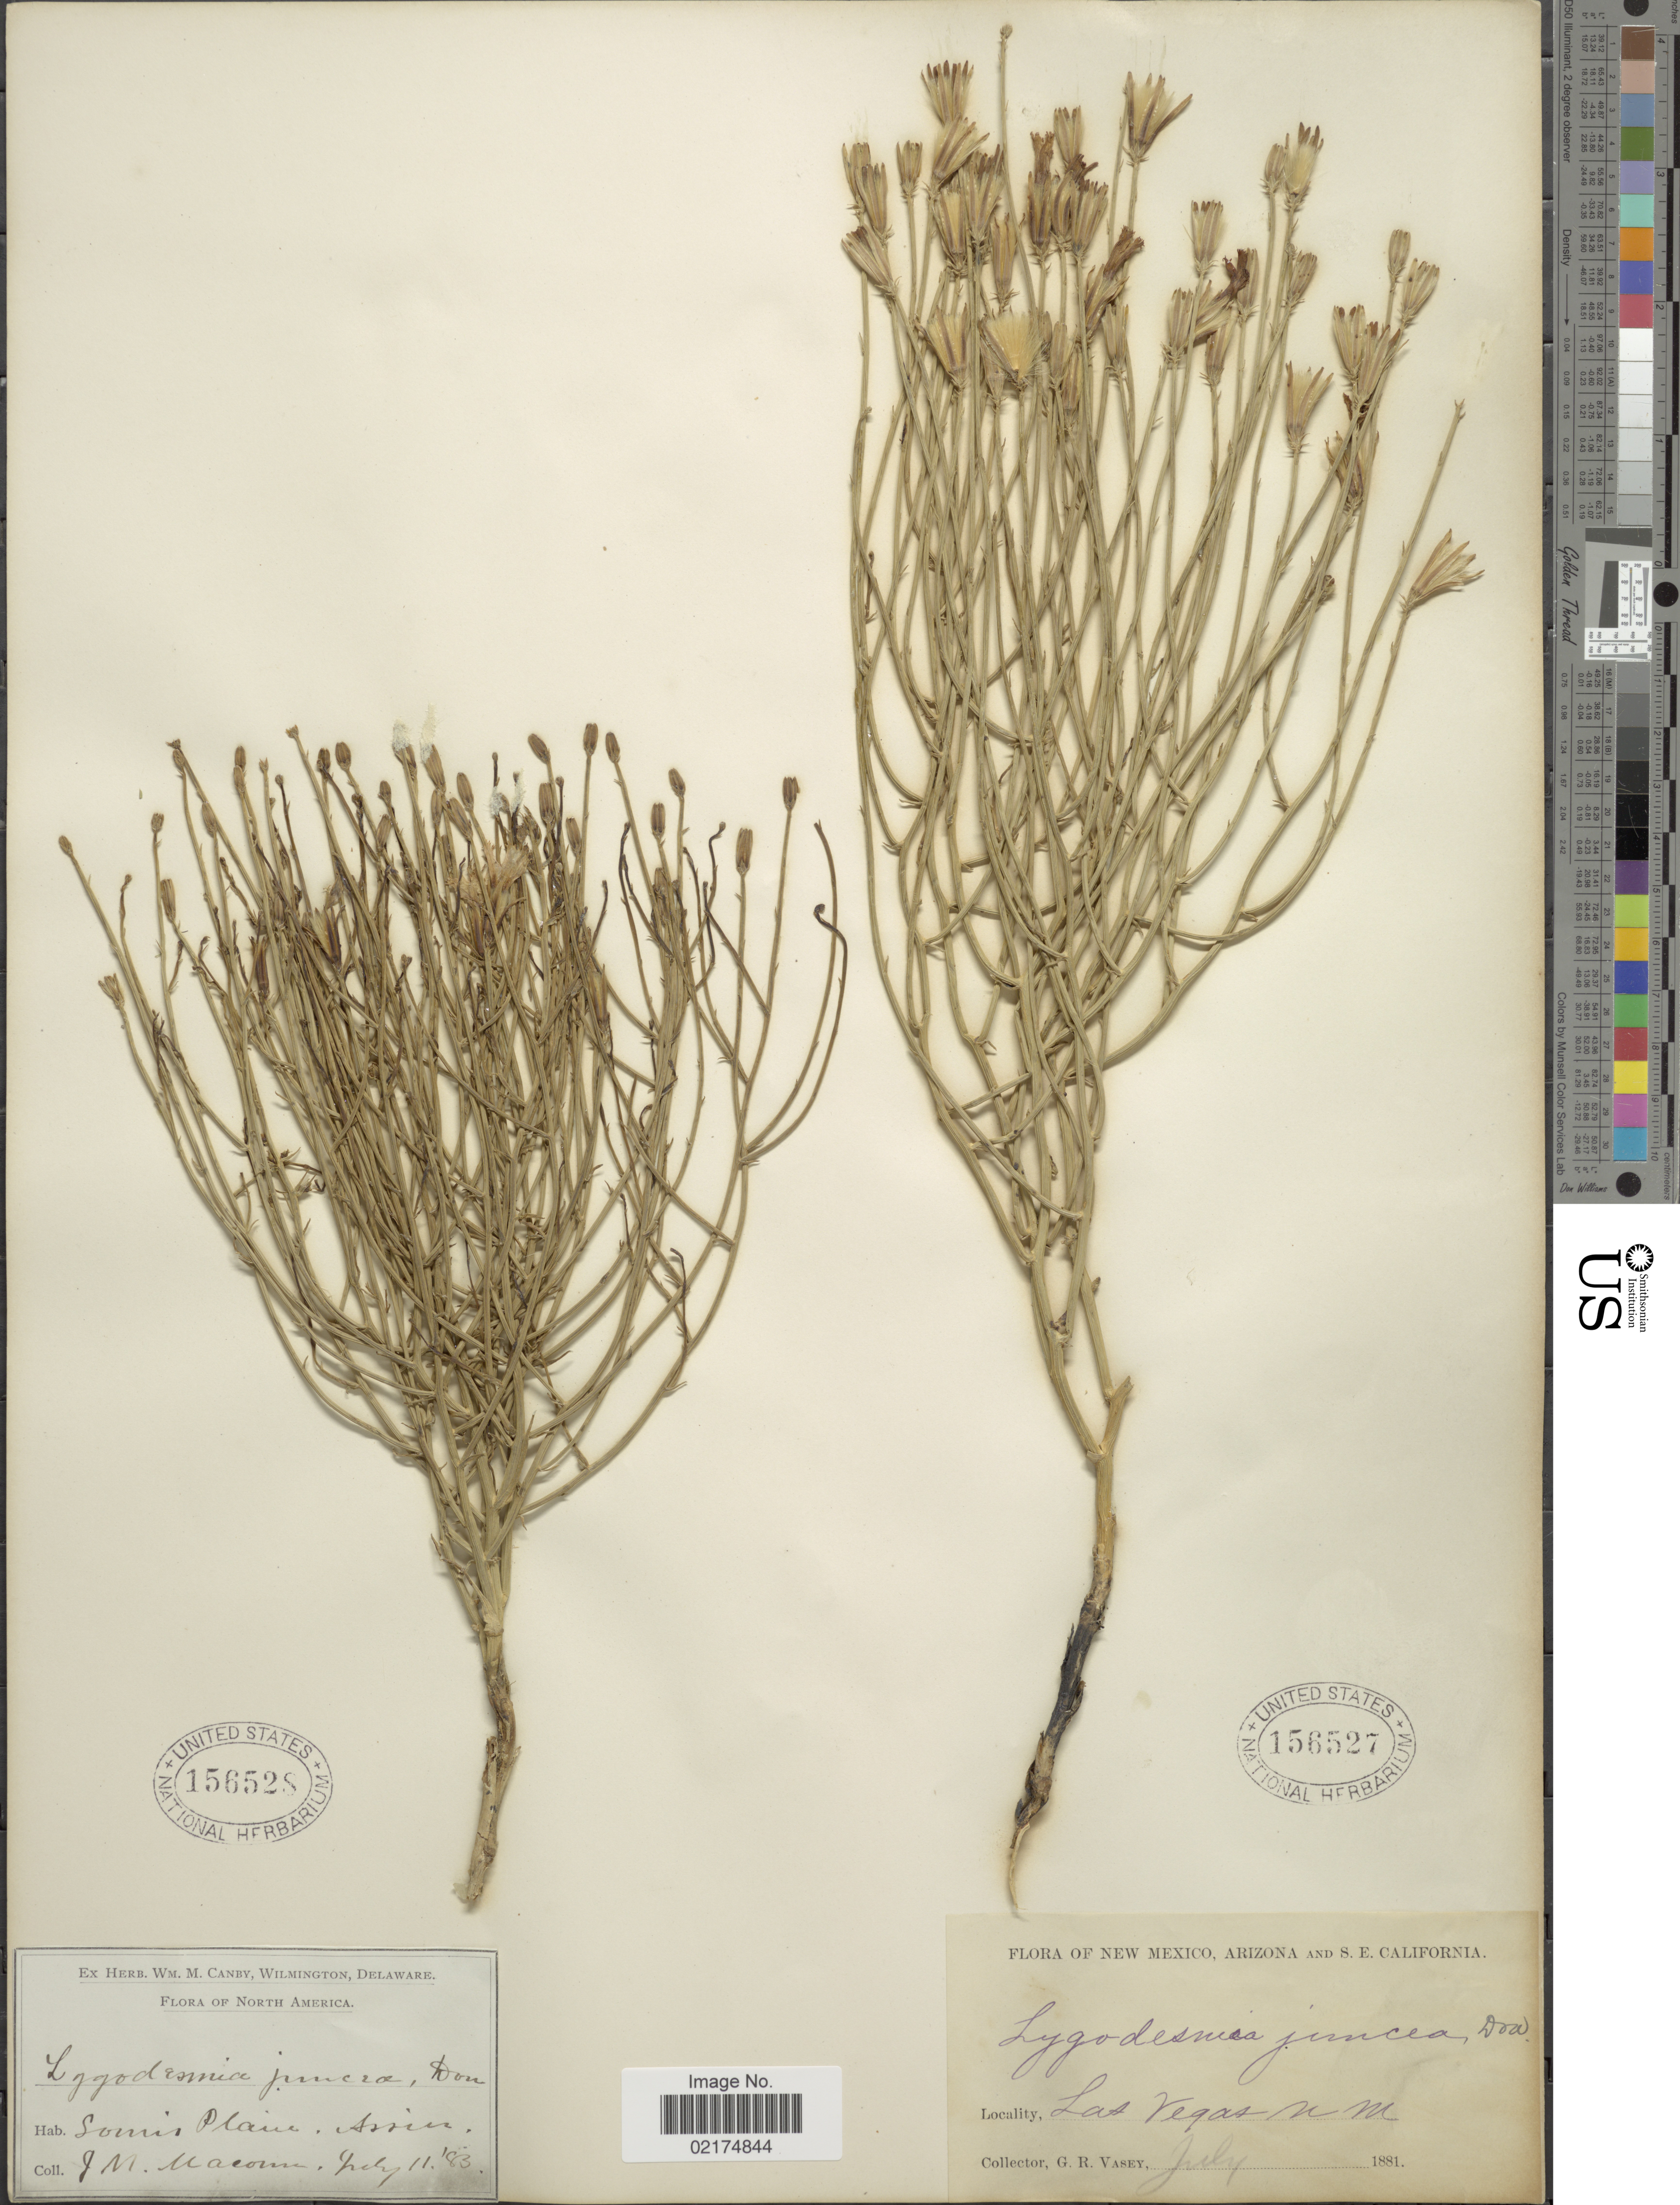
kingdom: Plantae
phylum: Tracheophyta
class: Magnoliopsida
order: Asterales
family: Asteraceae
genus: Lygodesmia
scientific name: Lygodesmia juncea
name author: D. Don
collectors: J. M. Macoun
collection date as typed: Transcribed d/m/y: 11/7/83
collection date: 1883-07-11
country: Canada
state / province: Manitoba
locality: Souris Plain Assin (Assiniboine)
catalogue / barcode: US 156528